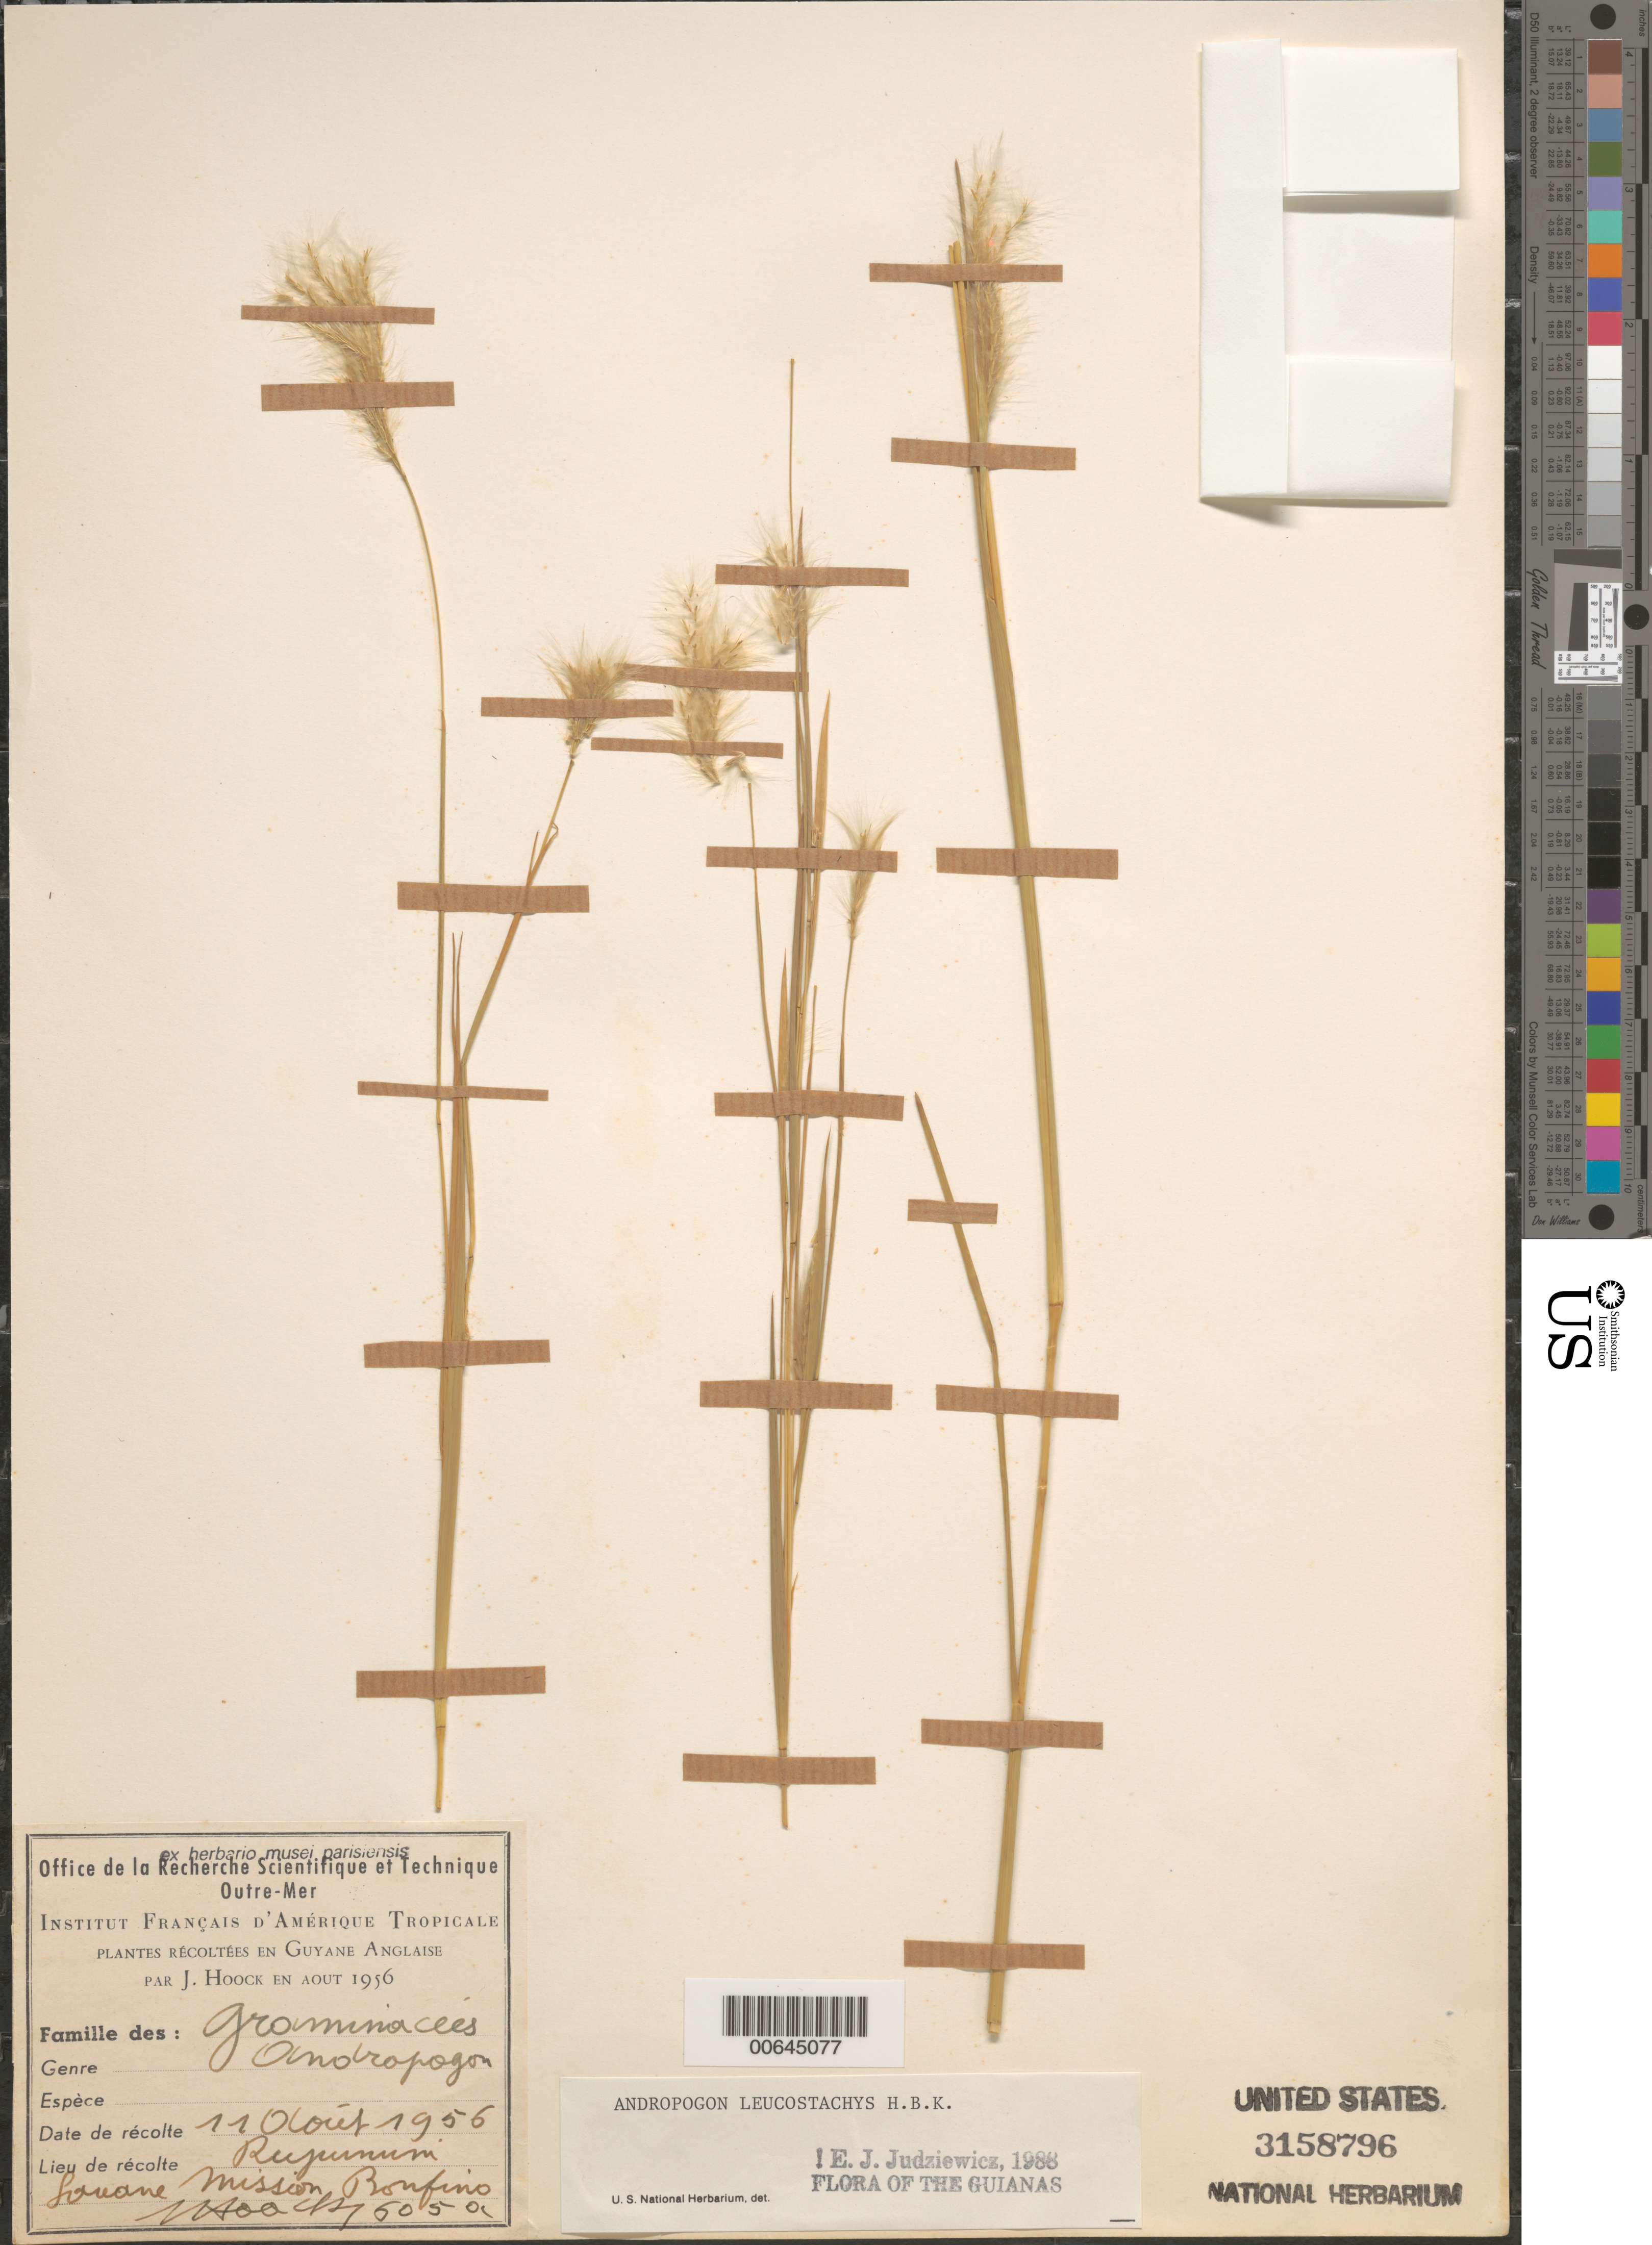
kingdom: Plantae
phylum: Tracheophyta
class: Liliopsida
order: Poales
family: Poaceae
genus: Andropogon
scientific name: Andropogon leucostachyus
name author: Kunth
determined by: Judziewicz, E. J.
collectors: J. Hoock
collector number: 505 a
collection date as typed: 11-Aug-56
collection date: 1956-08-11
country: Guyana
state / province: U. Takutu-U. Essequibo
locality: Rupununi, Savane Mission Bonfino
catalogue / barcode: US 3158796